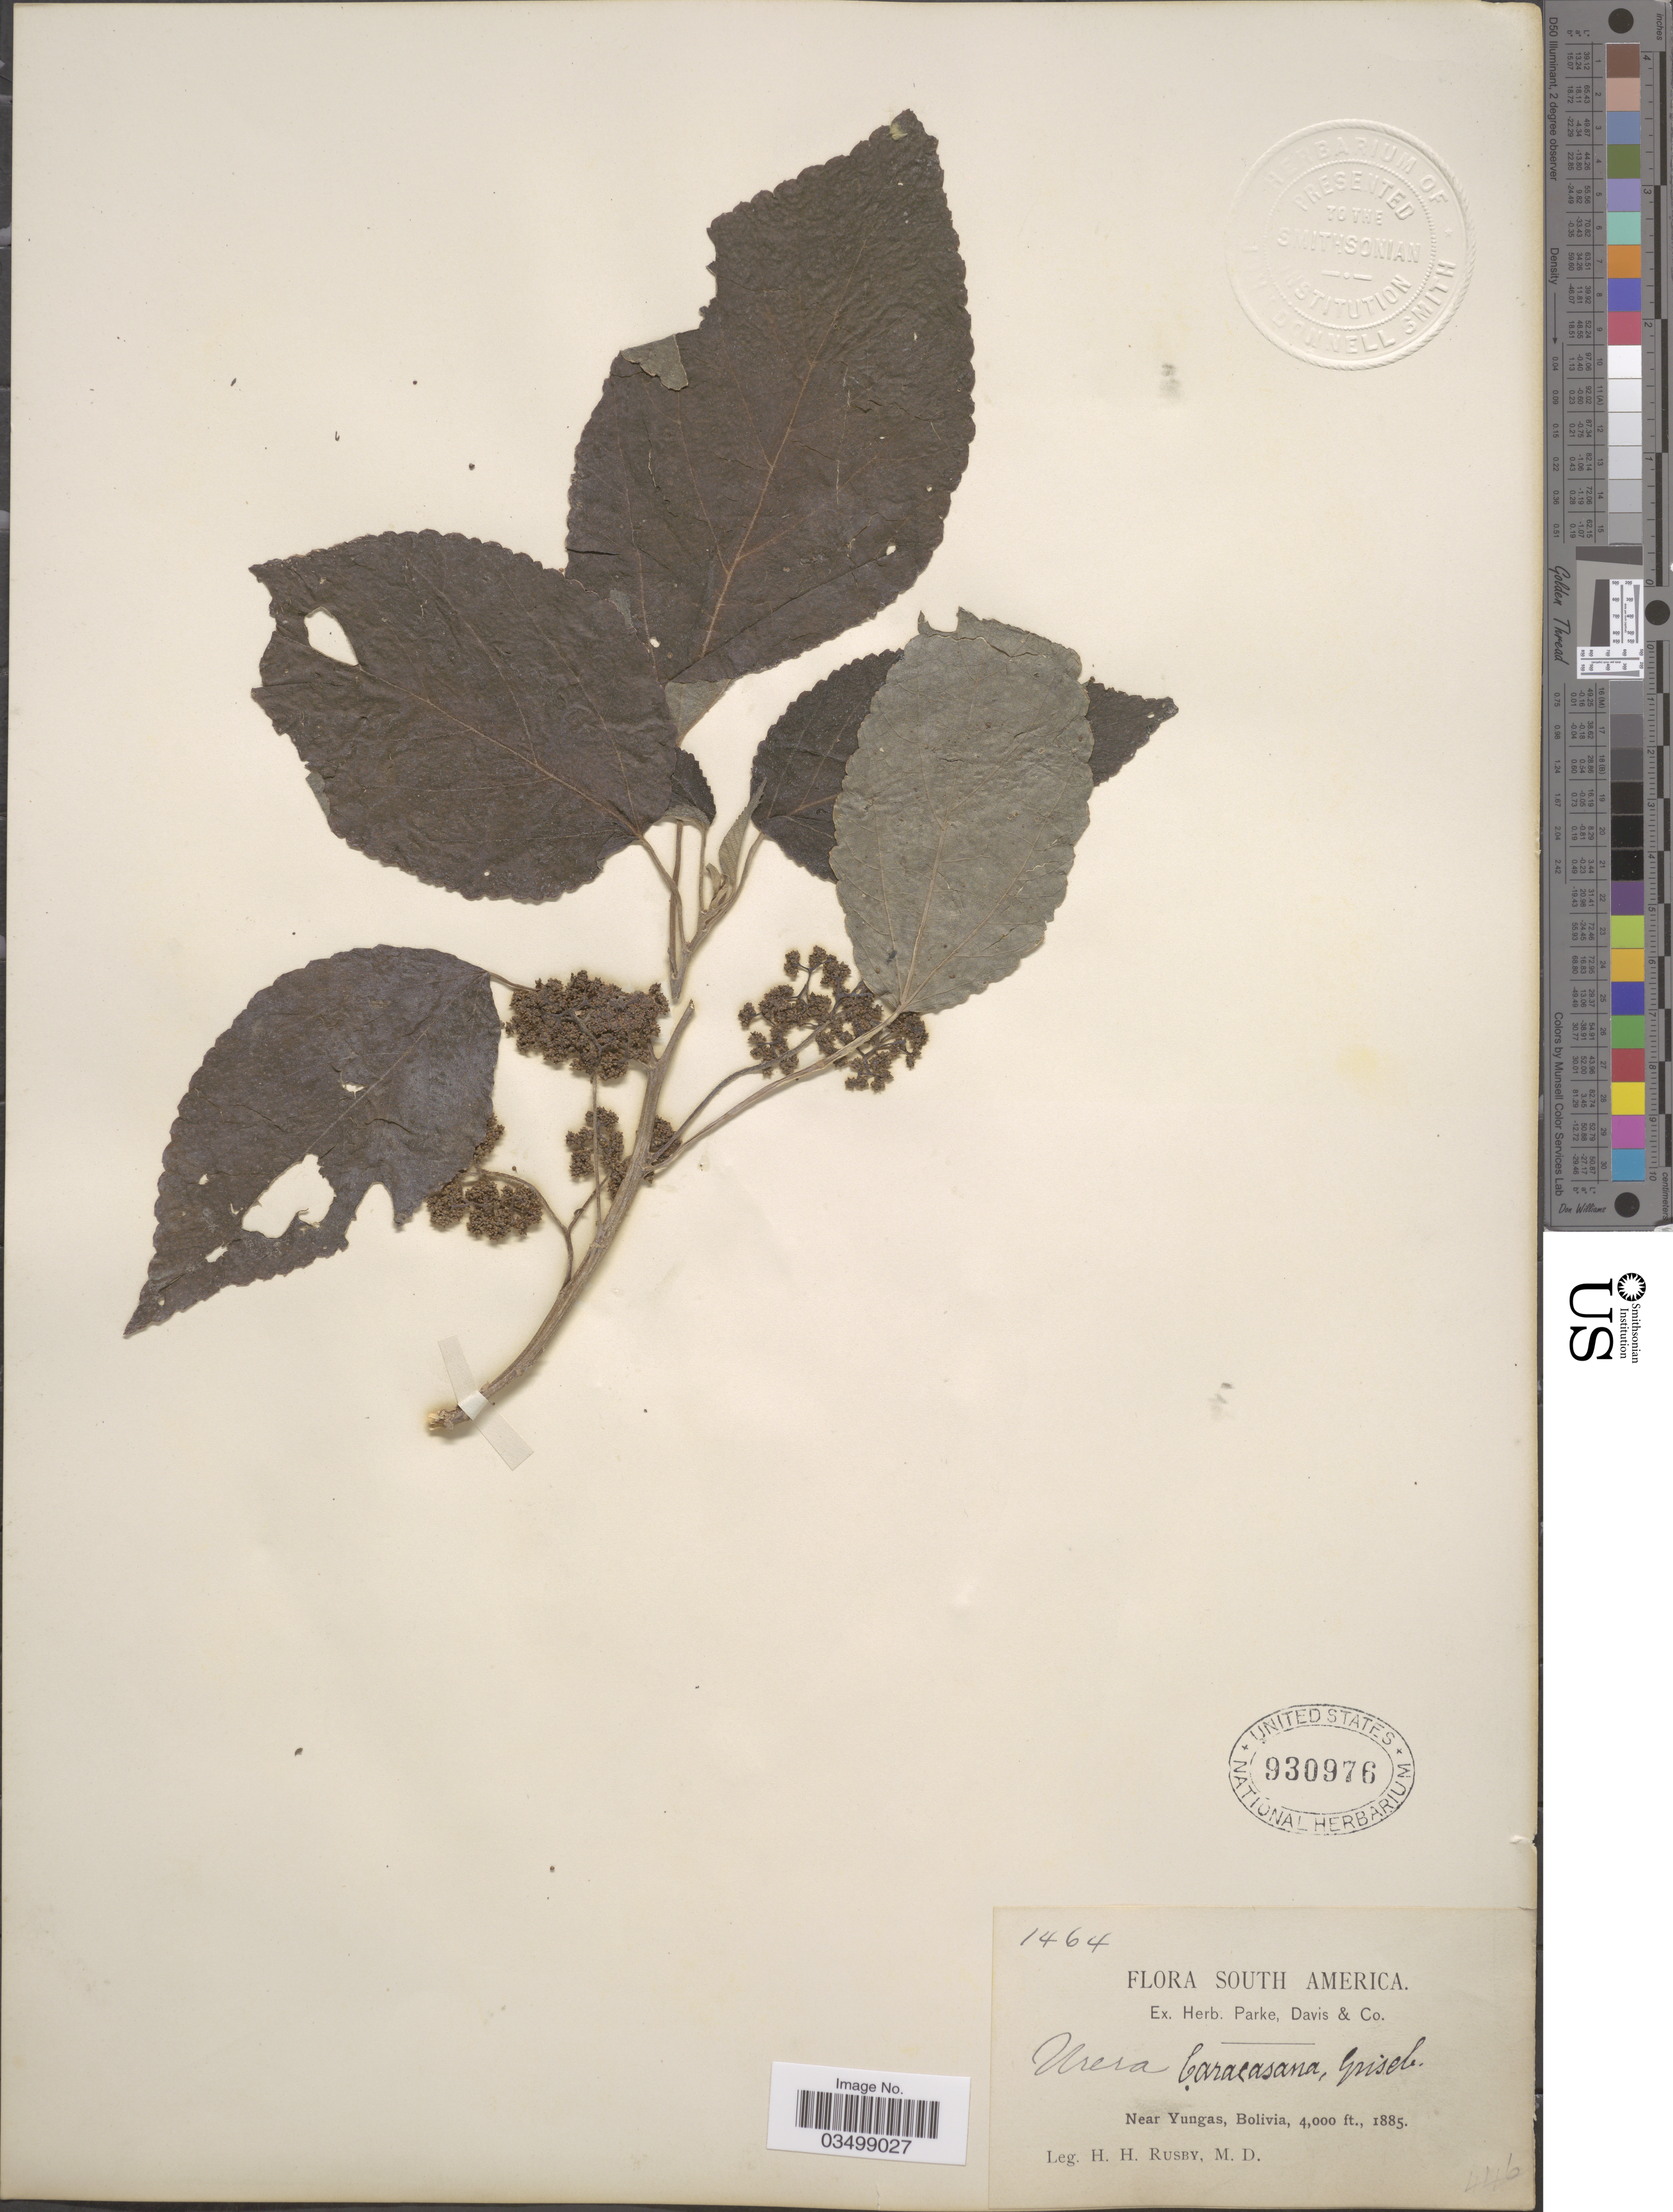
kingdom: Plantae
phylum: Tracheophyta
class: Magnoliopsida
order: Rosales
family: Urticaceae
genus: Urera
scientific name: Urera caracasana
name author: (Jacq.) Gaudich. ex Griseb.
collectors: H. H. Rusby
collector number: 1464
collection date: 1885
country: Bolivia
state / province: La Paz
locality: Near Yungas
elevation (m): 1219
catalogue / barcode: US 930976